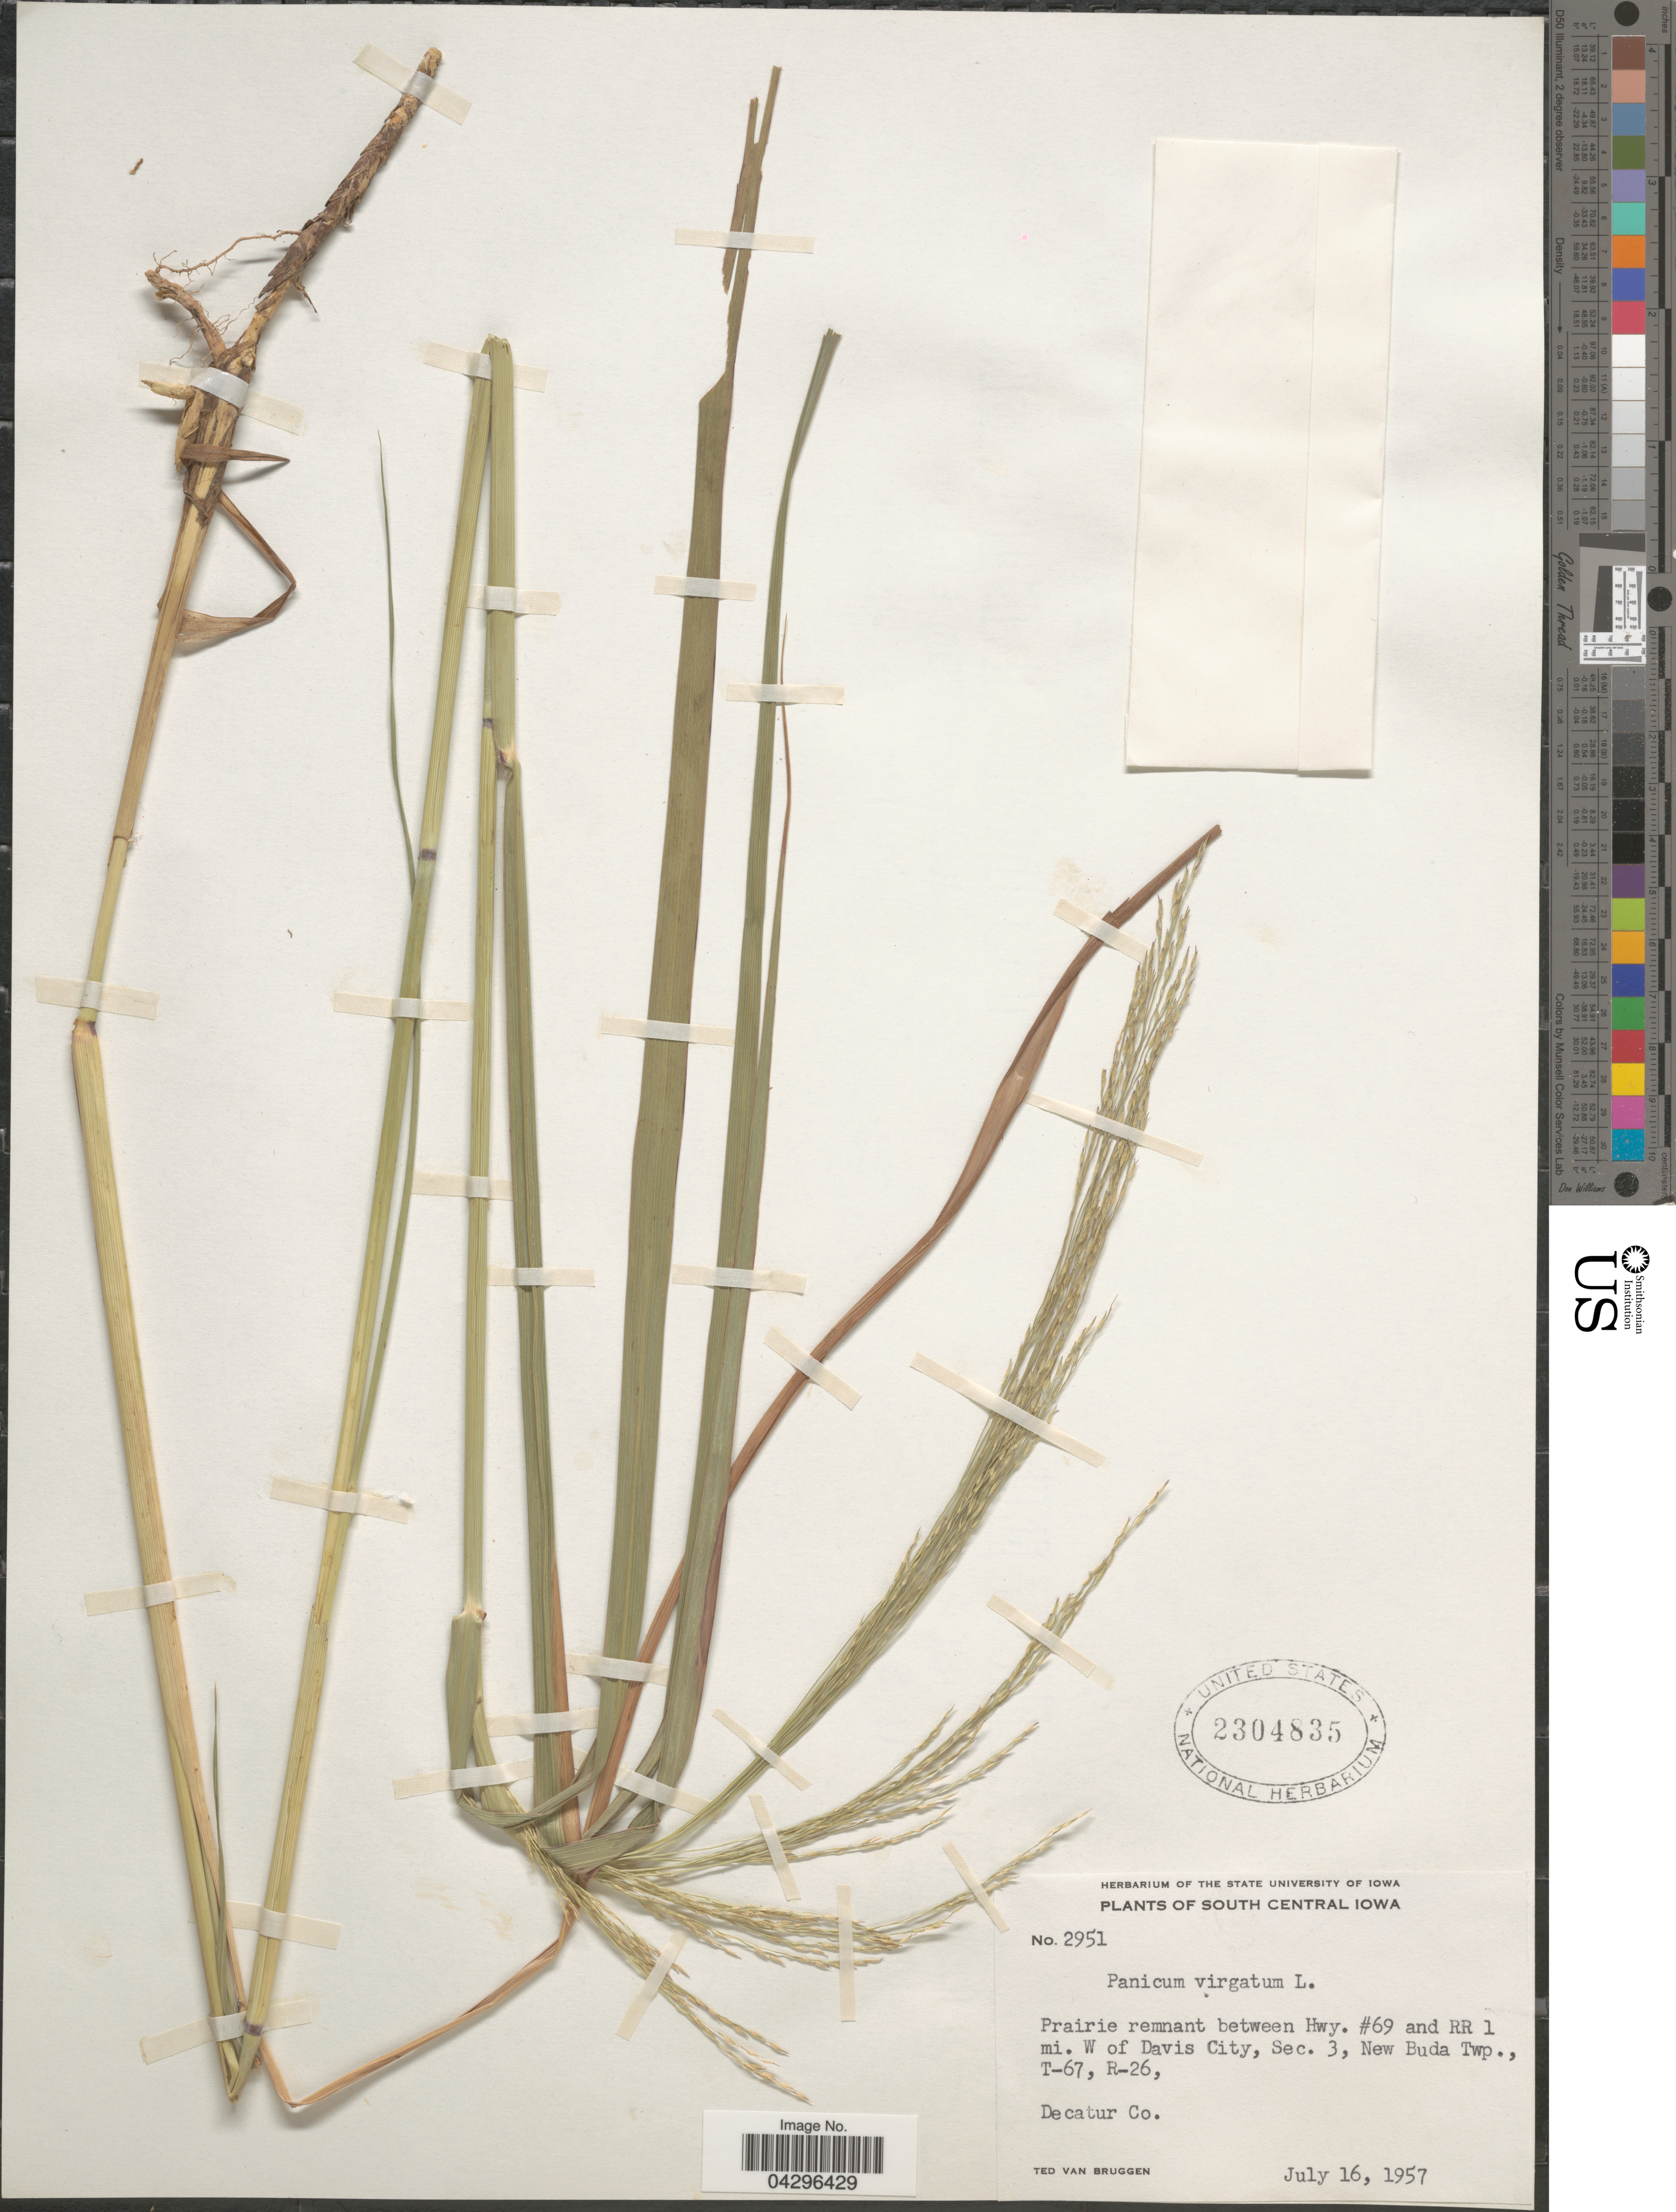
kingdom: Plantae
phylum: Tracheophyta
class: Liliopsida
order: Poales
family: Poaceae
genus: Panicum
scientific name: Panicum virgatum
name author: L.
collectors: T. van Bruggen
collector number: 2951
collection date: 1957-07-16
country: United States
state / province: Iowa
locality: South Central Iowa. Prairie remnant between Hwy. #69 and RR 1 mi. W of Davis City, Sec. 3, New Buda Twp., T-67, R-26, Decatur Co.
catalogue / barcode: US 2304835